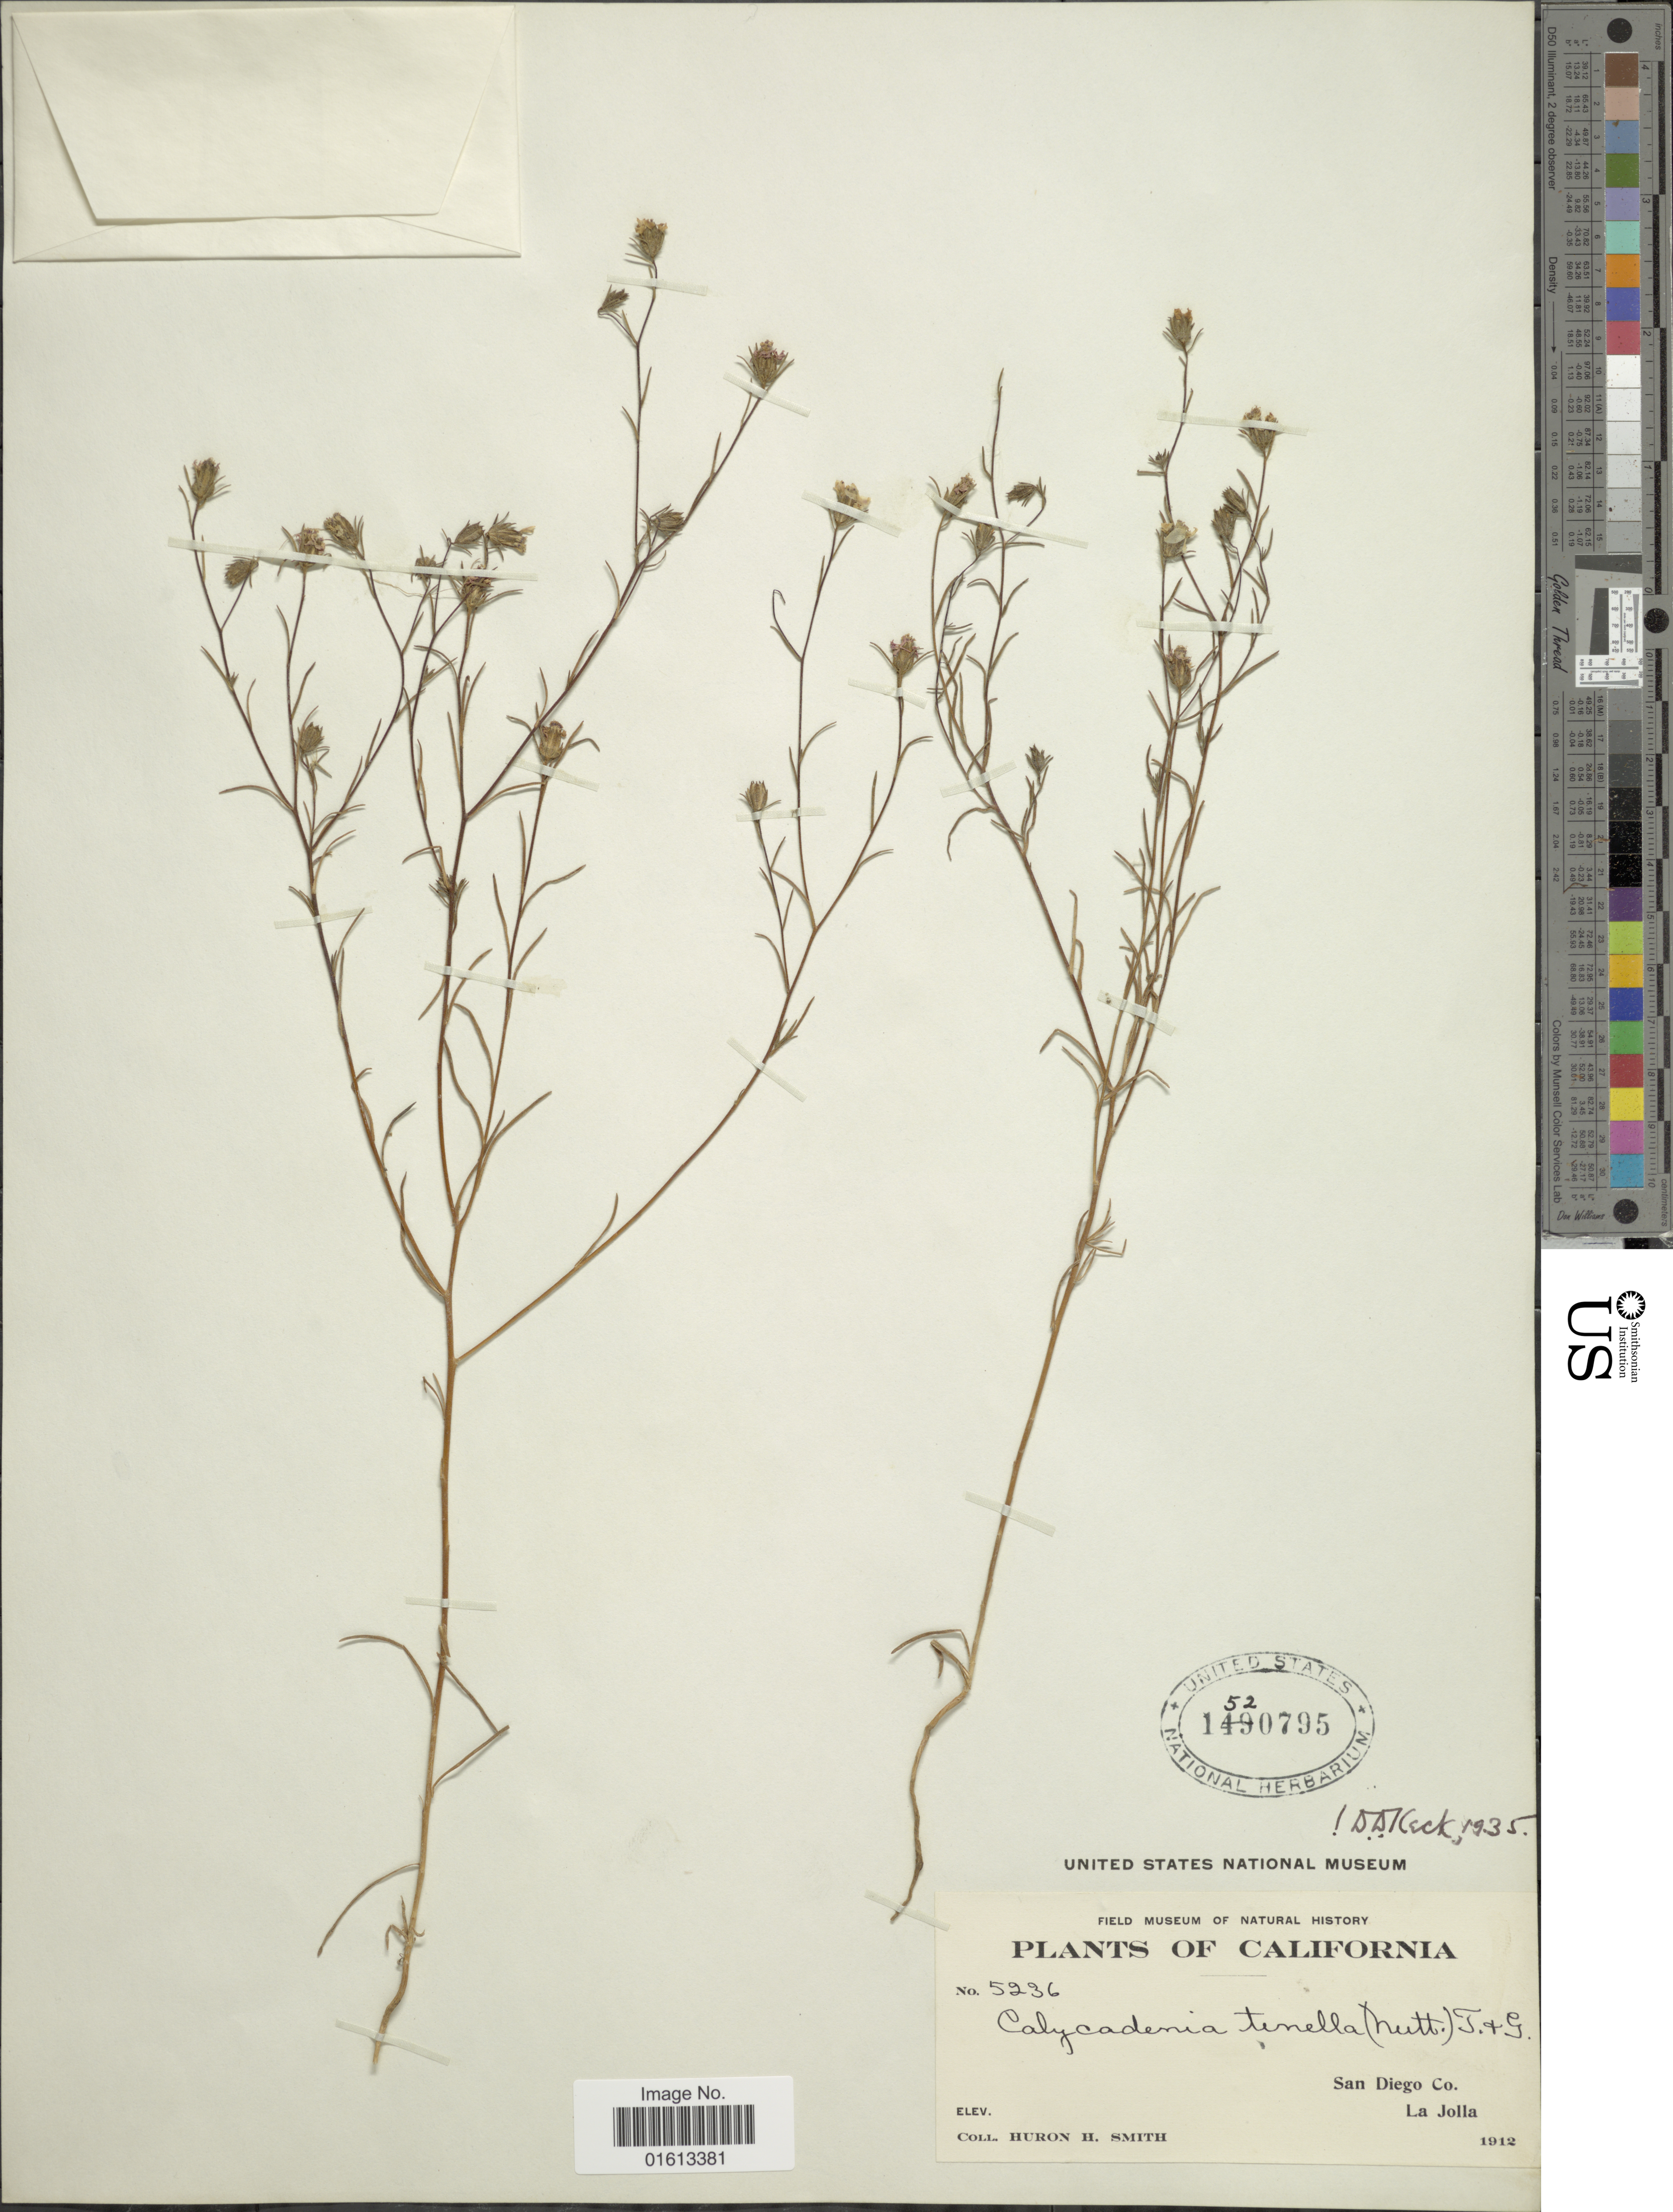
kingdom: Plantae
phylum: Tracheophyta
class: Magnoliopsida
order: Asterales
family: Asteraceae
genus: Calycadenia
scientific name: Calycadenia tenella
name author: (Nutt.) Torr. & A. Gray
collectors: Huron H. Smith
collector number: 5236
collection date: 1912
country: United States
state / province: California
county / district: San Diego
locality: San Diego Co., La Jolla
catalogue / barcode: US 1520795